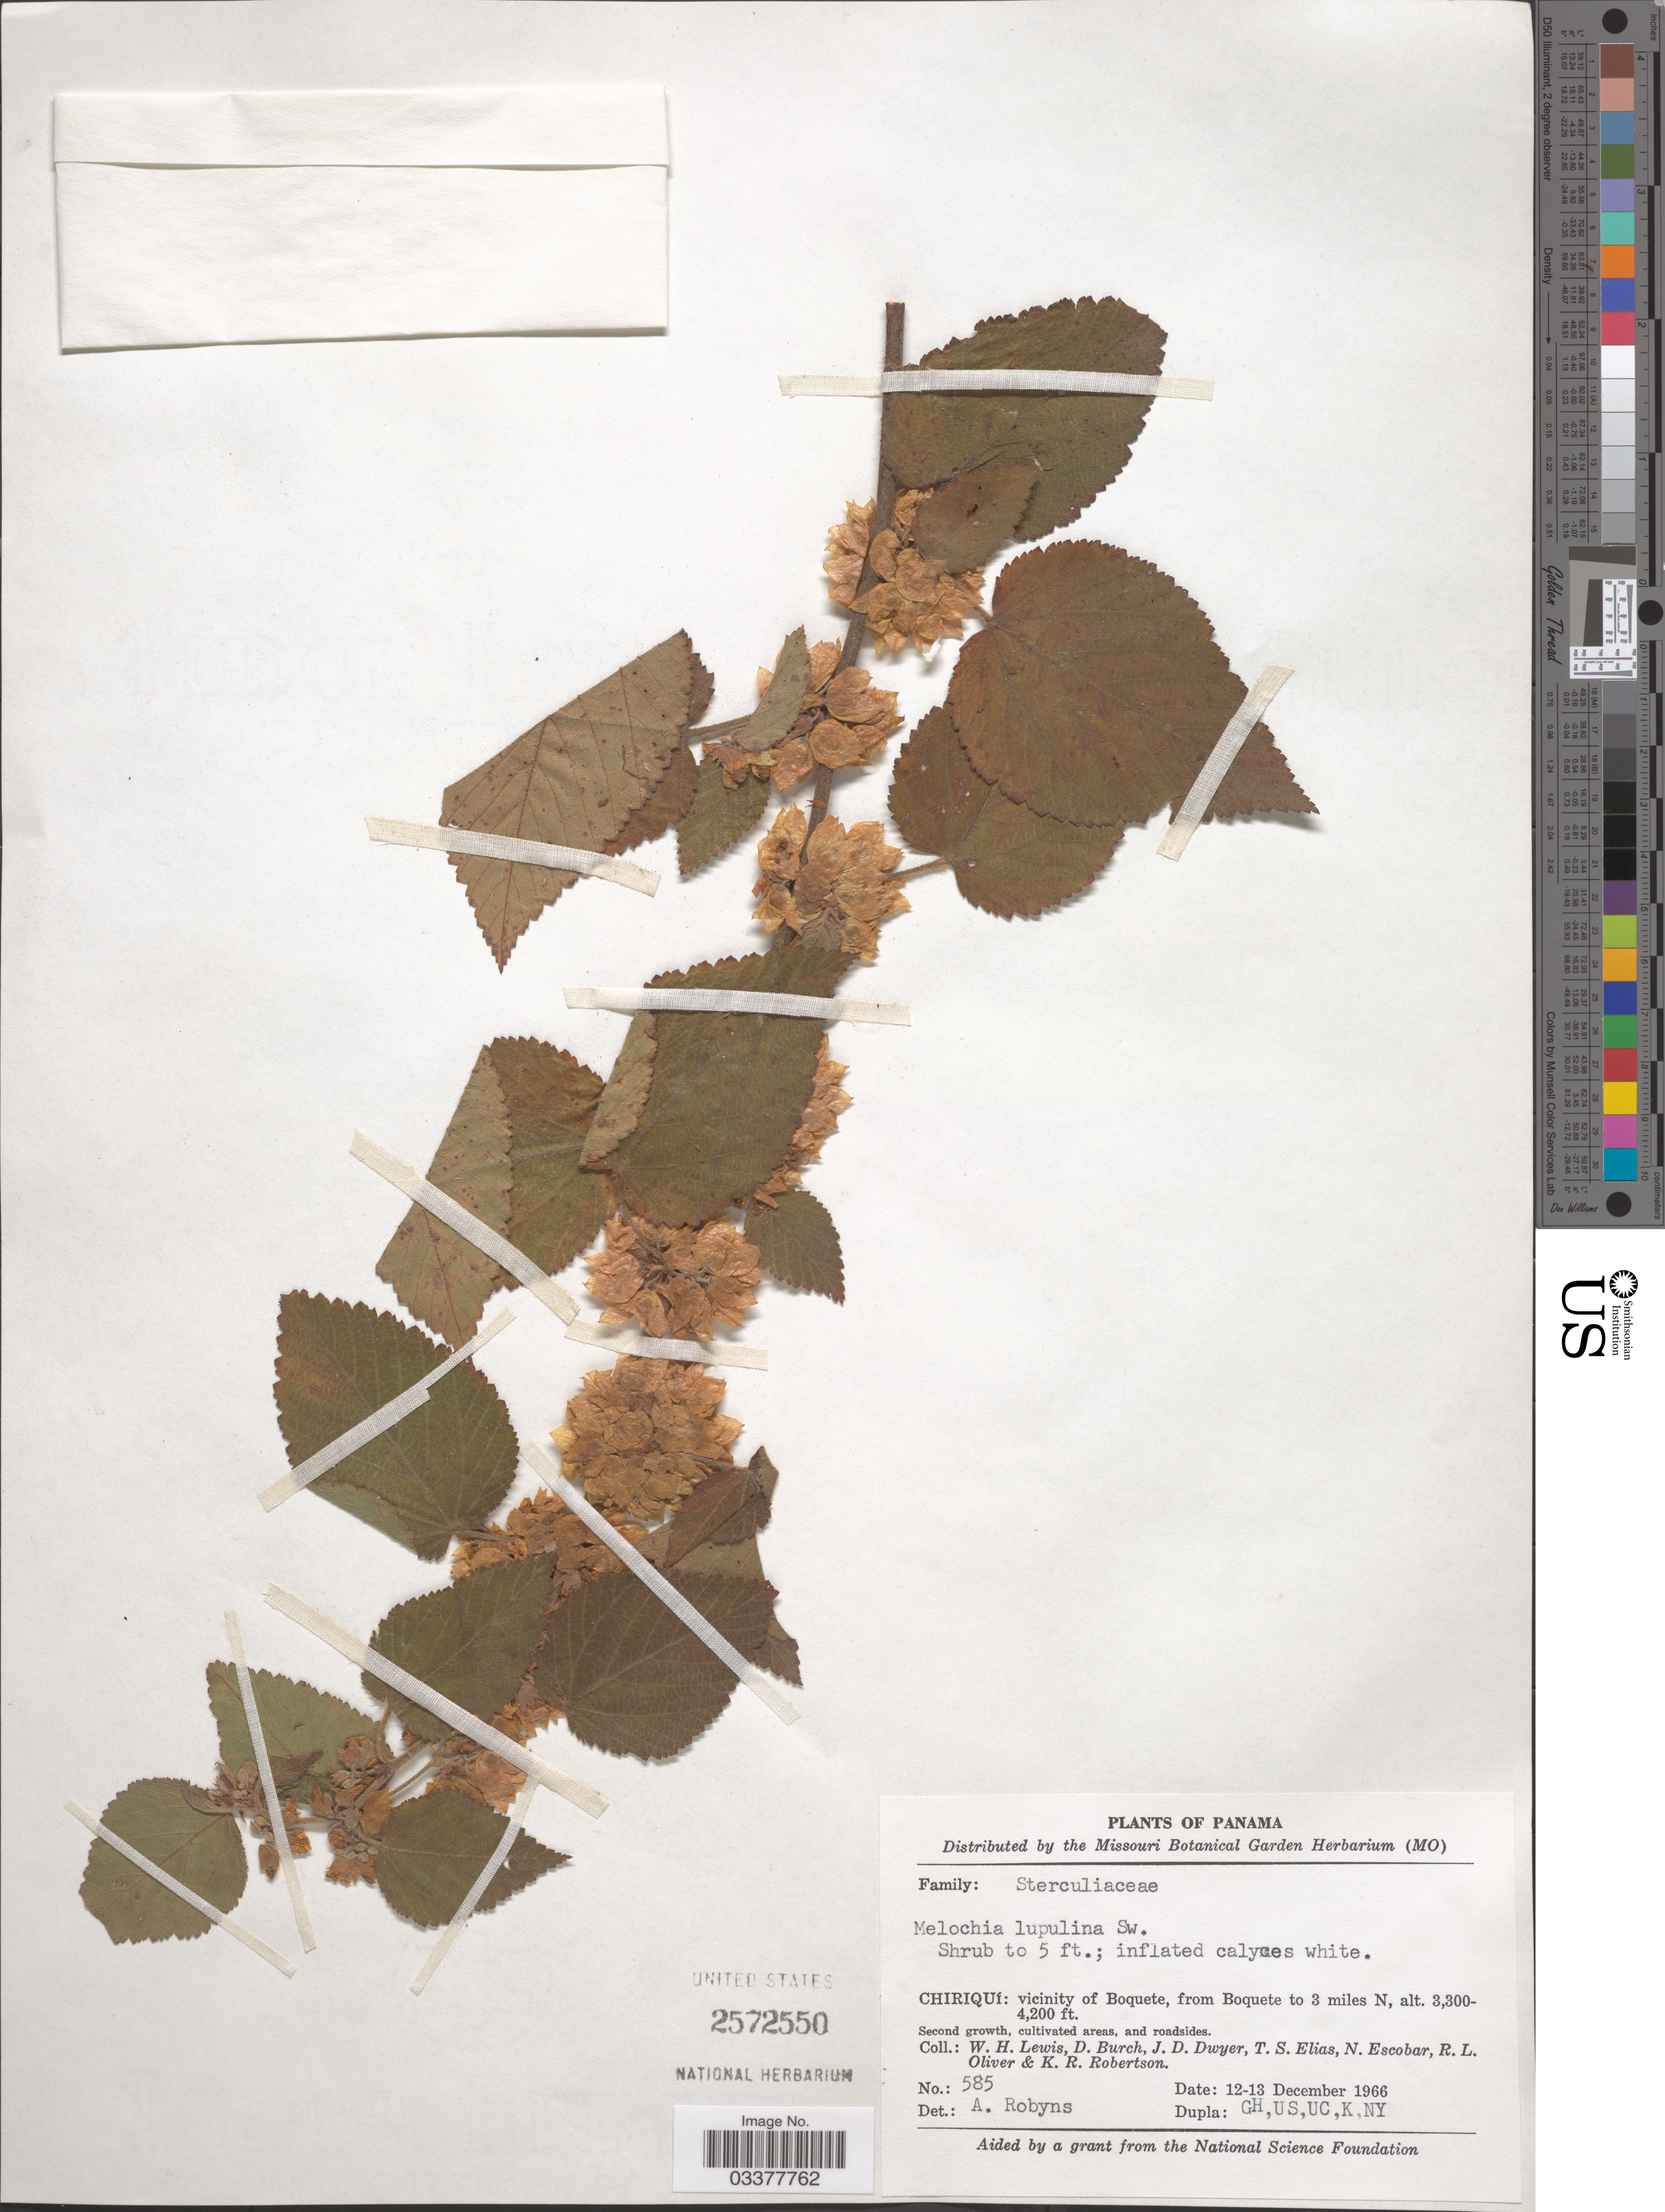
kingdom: Plantae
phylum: Tracheophyta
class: Magnoliopsida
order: Malvales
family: Malvaceae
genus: Melochia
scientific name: Melochia lupulina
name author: Sw.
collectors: W. H. Lewis, D. Burch, J. D. Dwyer, T. S. Elias & et al.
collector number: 585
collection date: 1966-12-12/1966-12-13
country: Panama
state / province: Chiriqui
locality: Vicinity of Boquete, from Boquete to 3 miles N.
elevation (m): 1006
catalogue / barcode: US 2572550